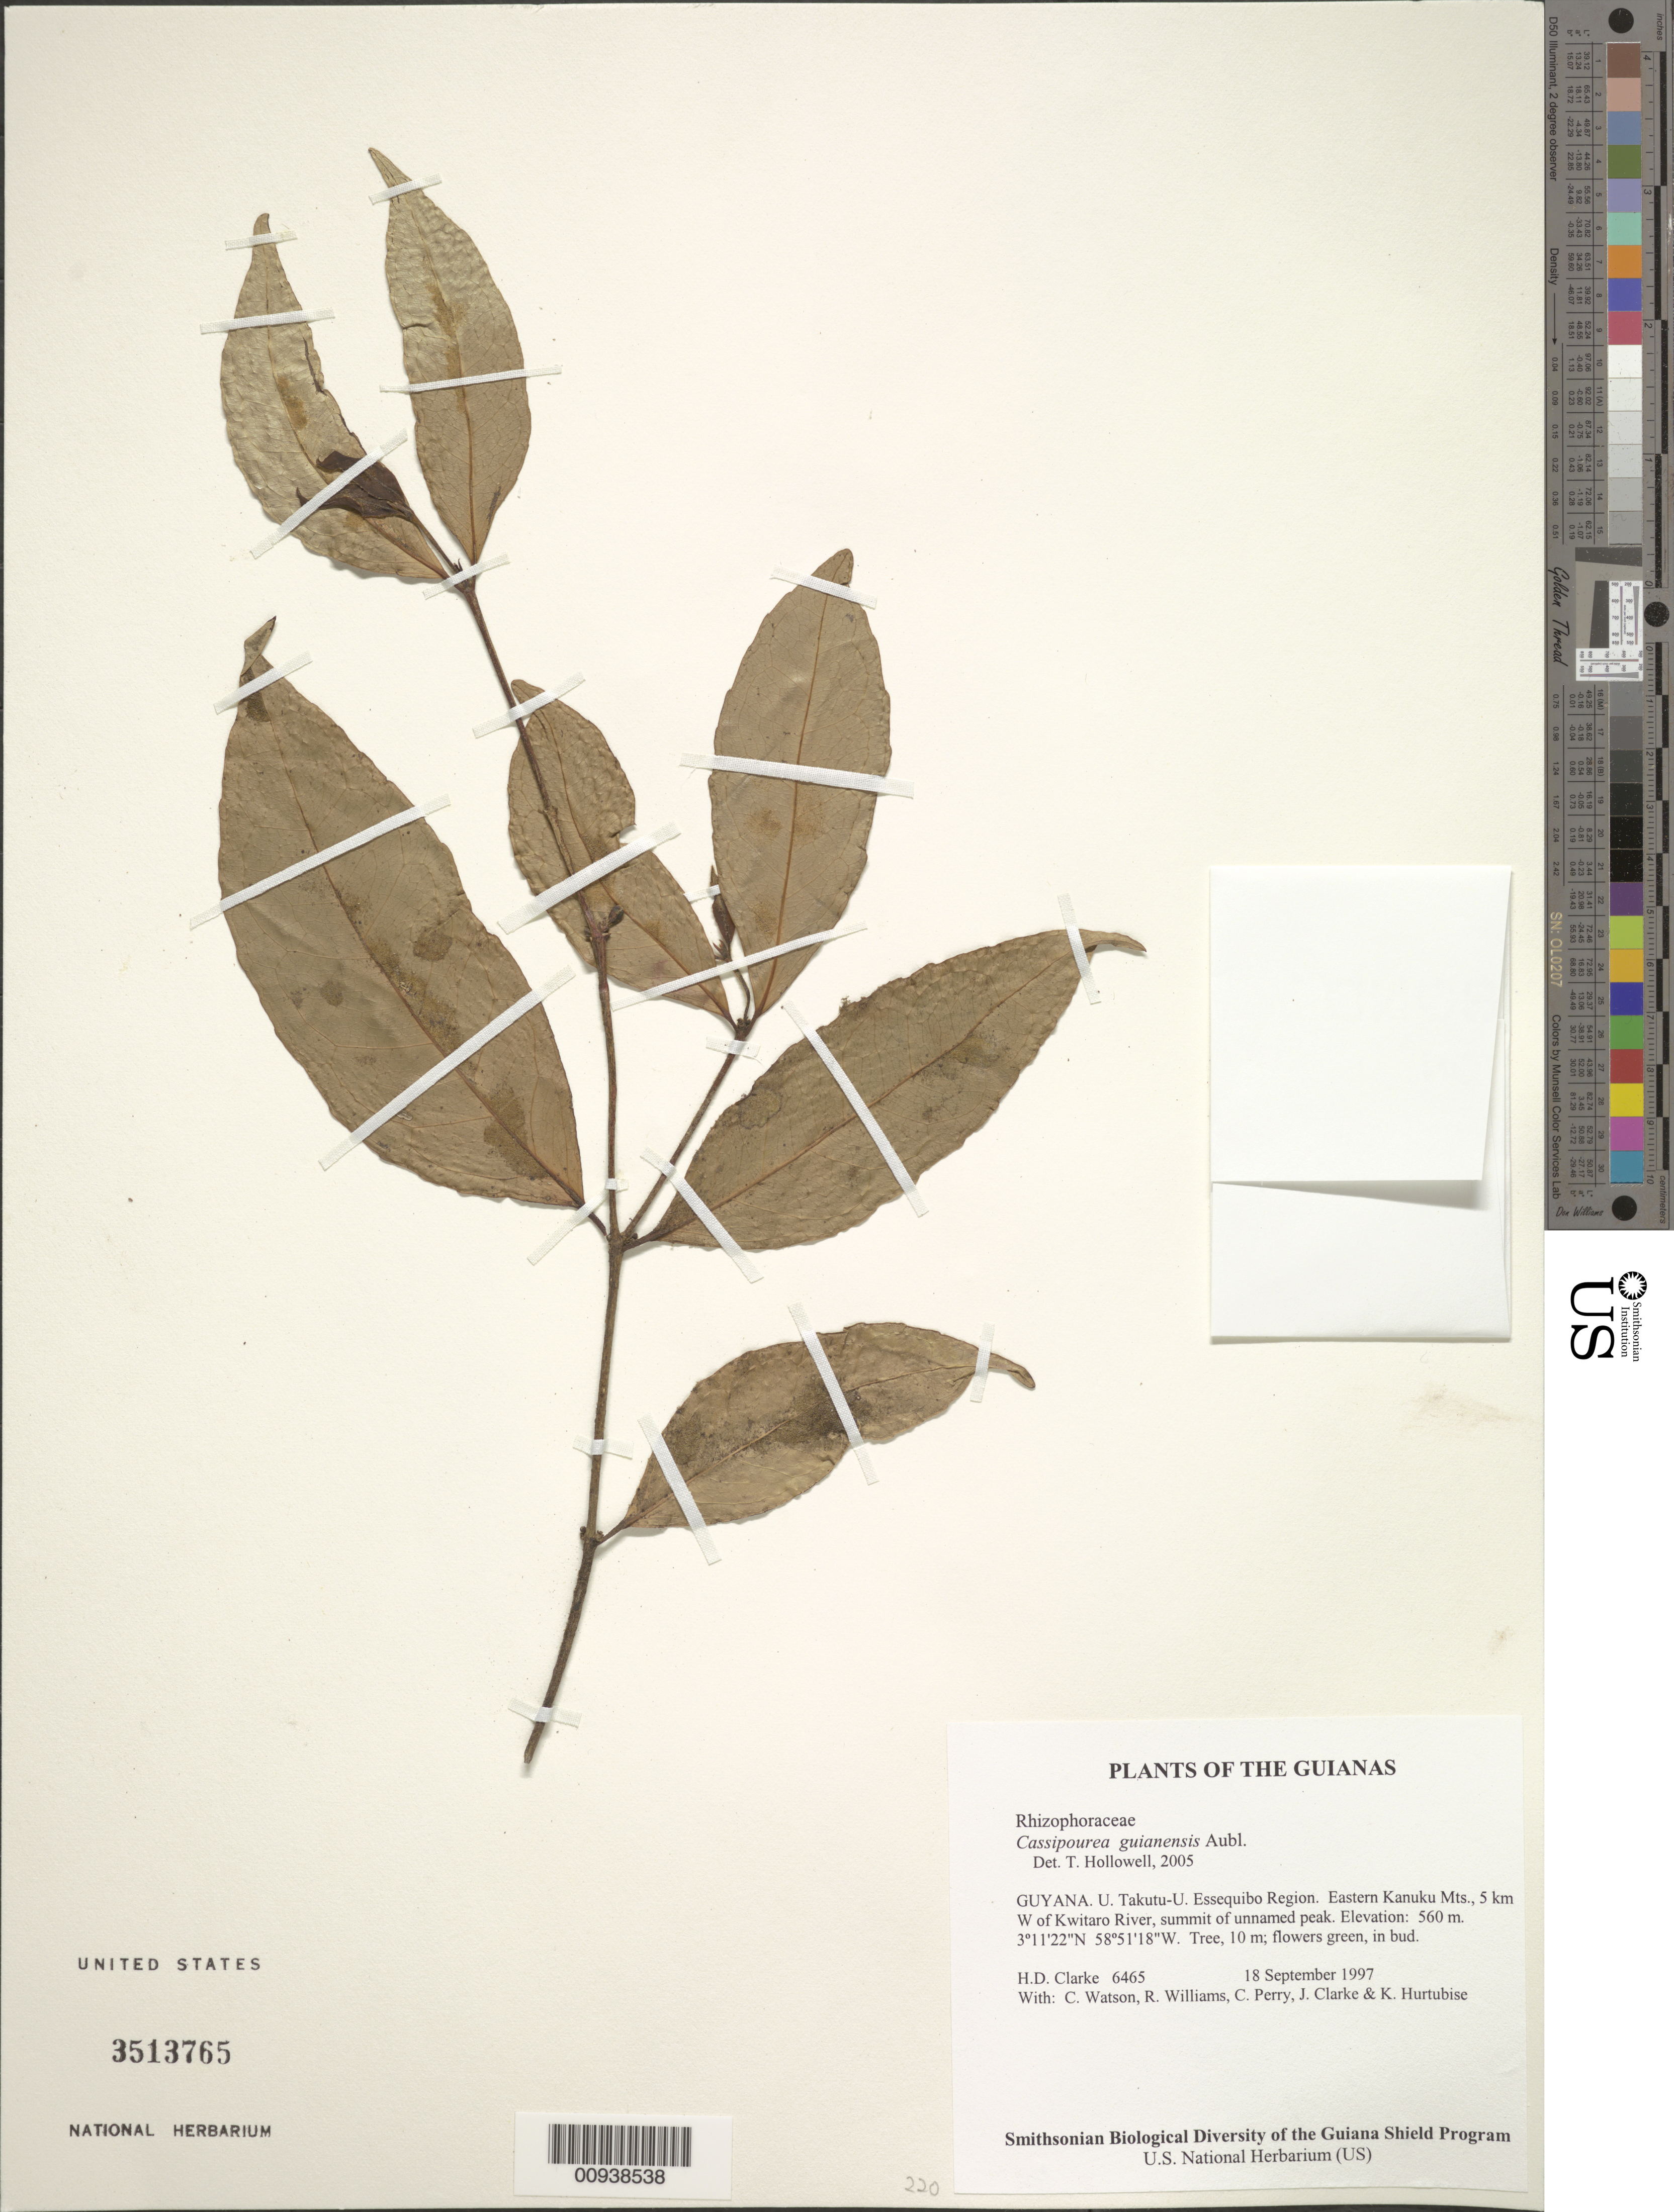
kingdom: Plantae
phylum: Tracheophyta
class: Magnoliopsida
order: Malpighiales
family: Rhizophoraceae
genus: Cassipourea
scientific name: Cassipourea guianensis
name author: Aubl.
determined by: Hollowell, T. H., (BOT), Smithsonian Institution - National Museum of Natural History (UNITED STATES)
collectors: H. D. Clarke, C. Watson, R. Williams, C. Perry, J. Clarke & K. Hurtubise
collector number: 6465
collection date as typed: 18 September 1997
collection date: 1997-09-18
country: Guyana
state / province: U. Takutu-U. Essequibo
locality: Eastern Kanuku Mts., 5 km W of Kwitaro River, summit of unnamed peak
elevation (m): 560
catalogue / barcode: US 3513765